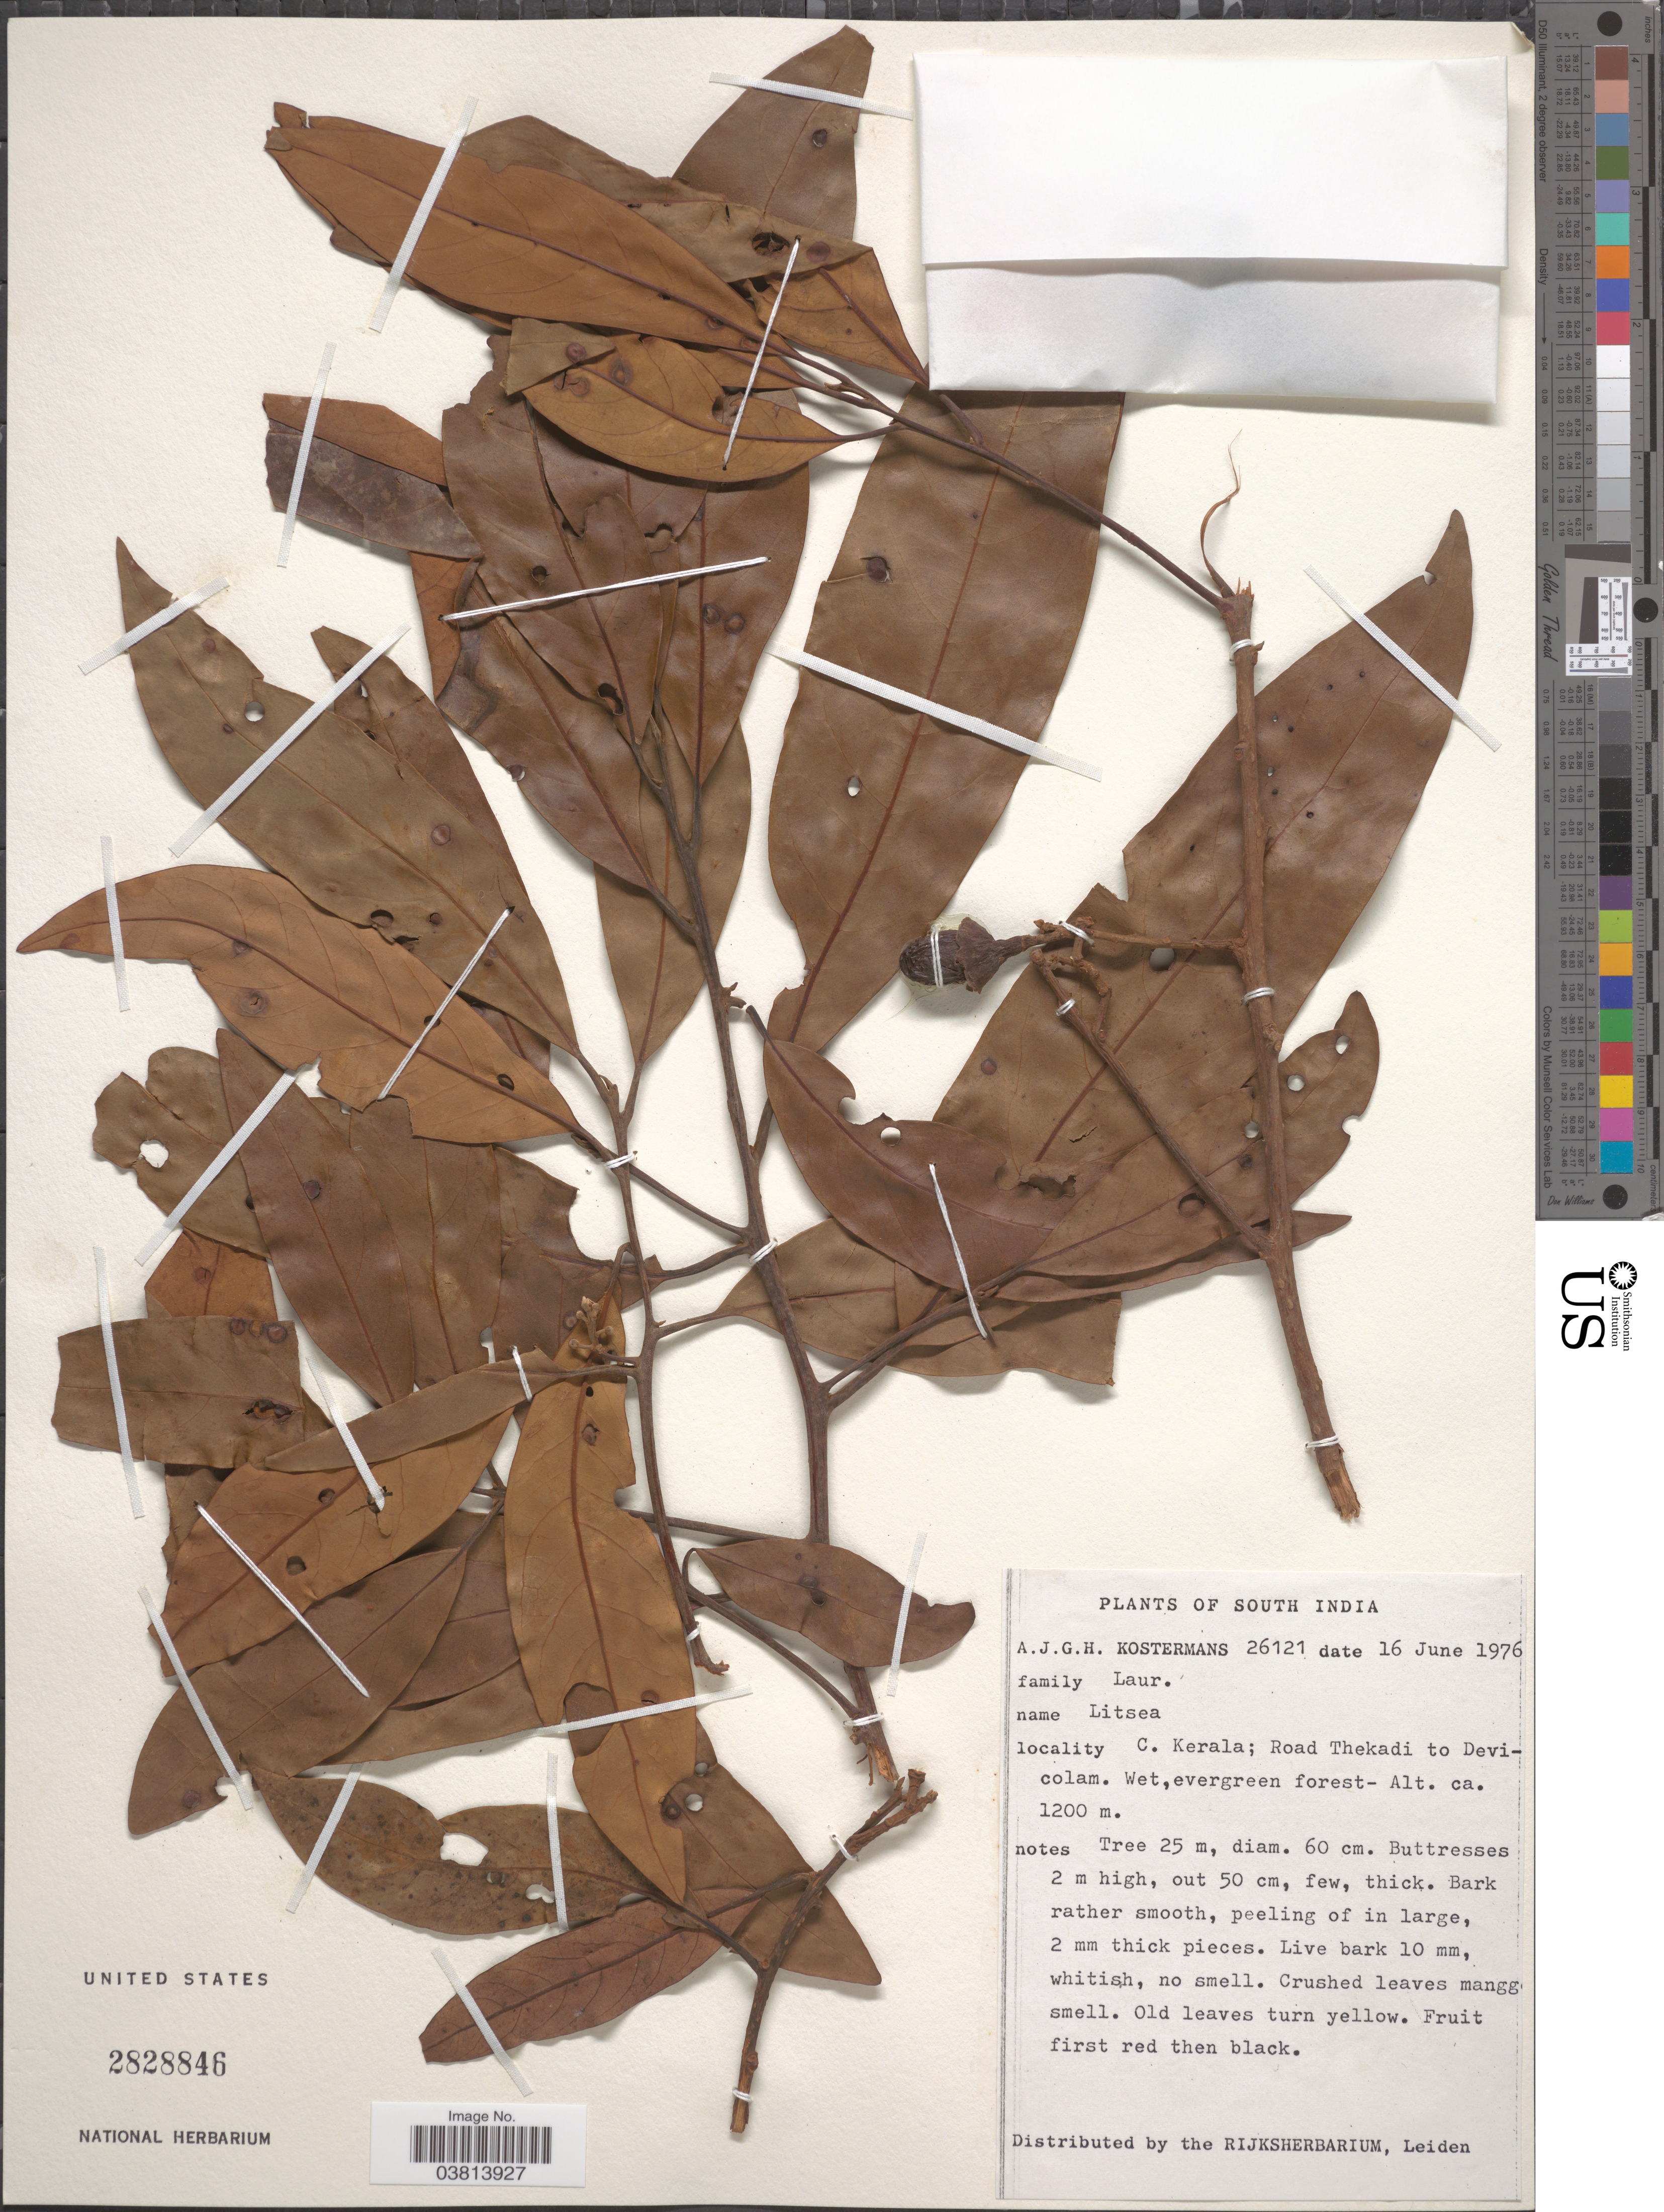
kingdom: Plantae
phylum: Tracheophyta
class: Magnoliopsida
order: Laurales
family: Lauraceae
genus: Litsea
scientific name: Litsea sp.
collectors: A. J. G. Kostermans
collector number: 26121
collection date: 1976-06-16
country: India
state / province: Kerala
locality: South India. C. Kerala; Road from Thekadi to Devicolam.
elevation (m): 1200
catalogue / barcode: US 2828846